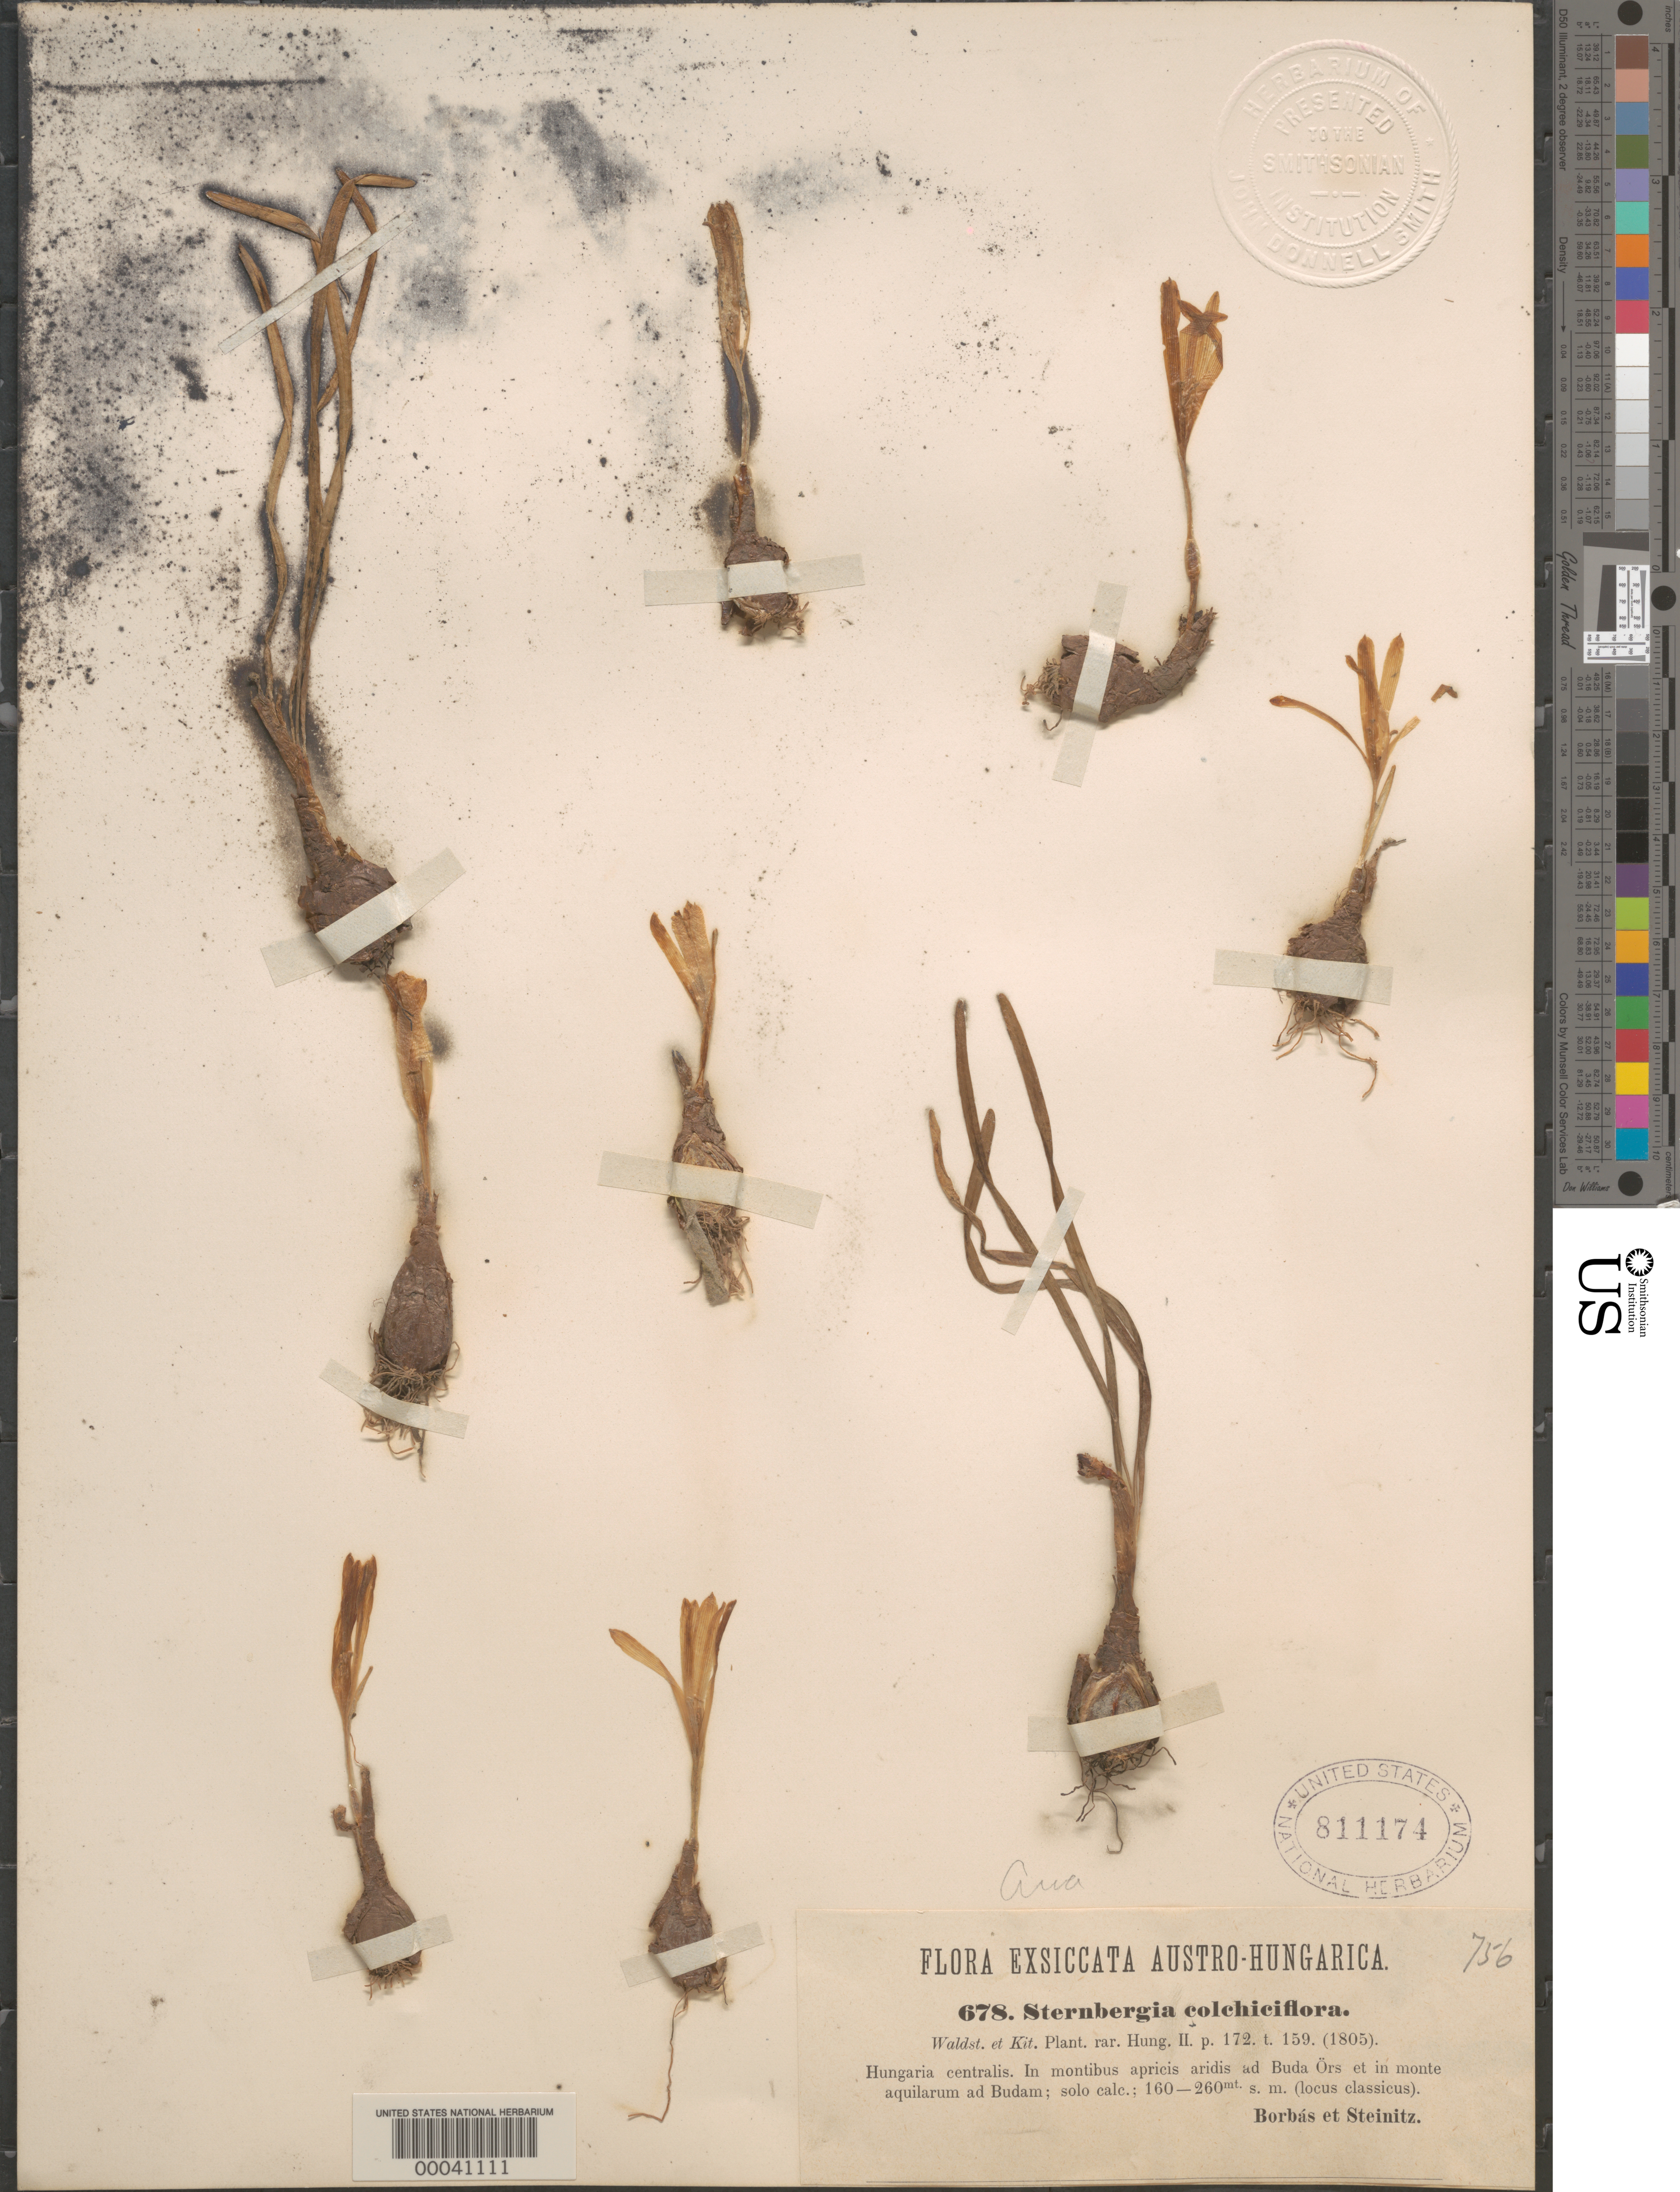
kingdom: Plantae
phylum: Tracheophyta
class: Liliopsida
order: Asparagales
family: Amaryllidaceae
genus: Sternbergia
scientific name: Sternbergia colchiciflora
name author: Waldst. & Kit.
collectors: V. von Borbás & -. Steinitz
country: Hungary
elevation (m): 160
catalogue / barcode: US 811174